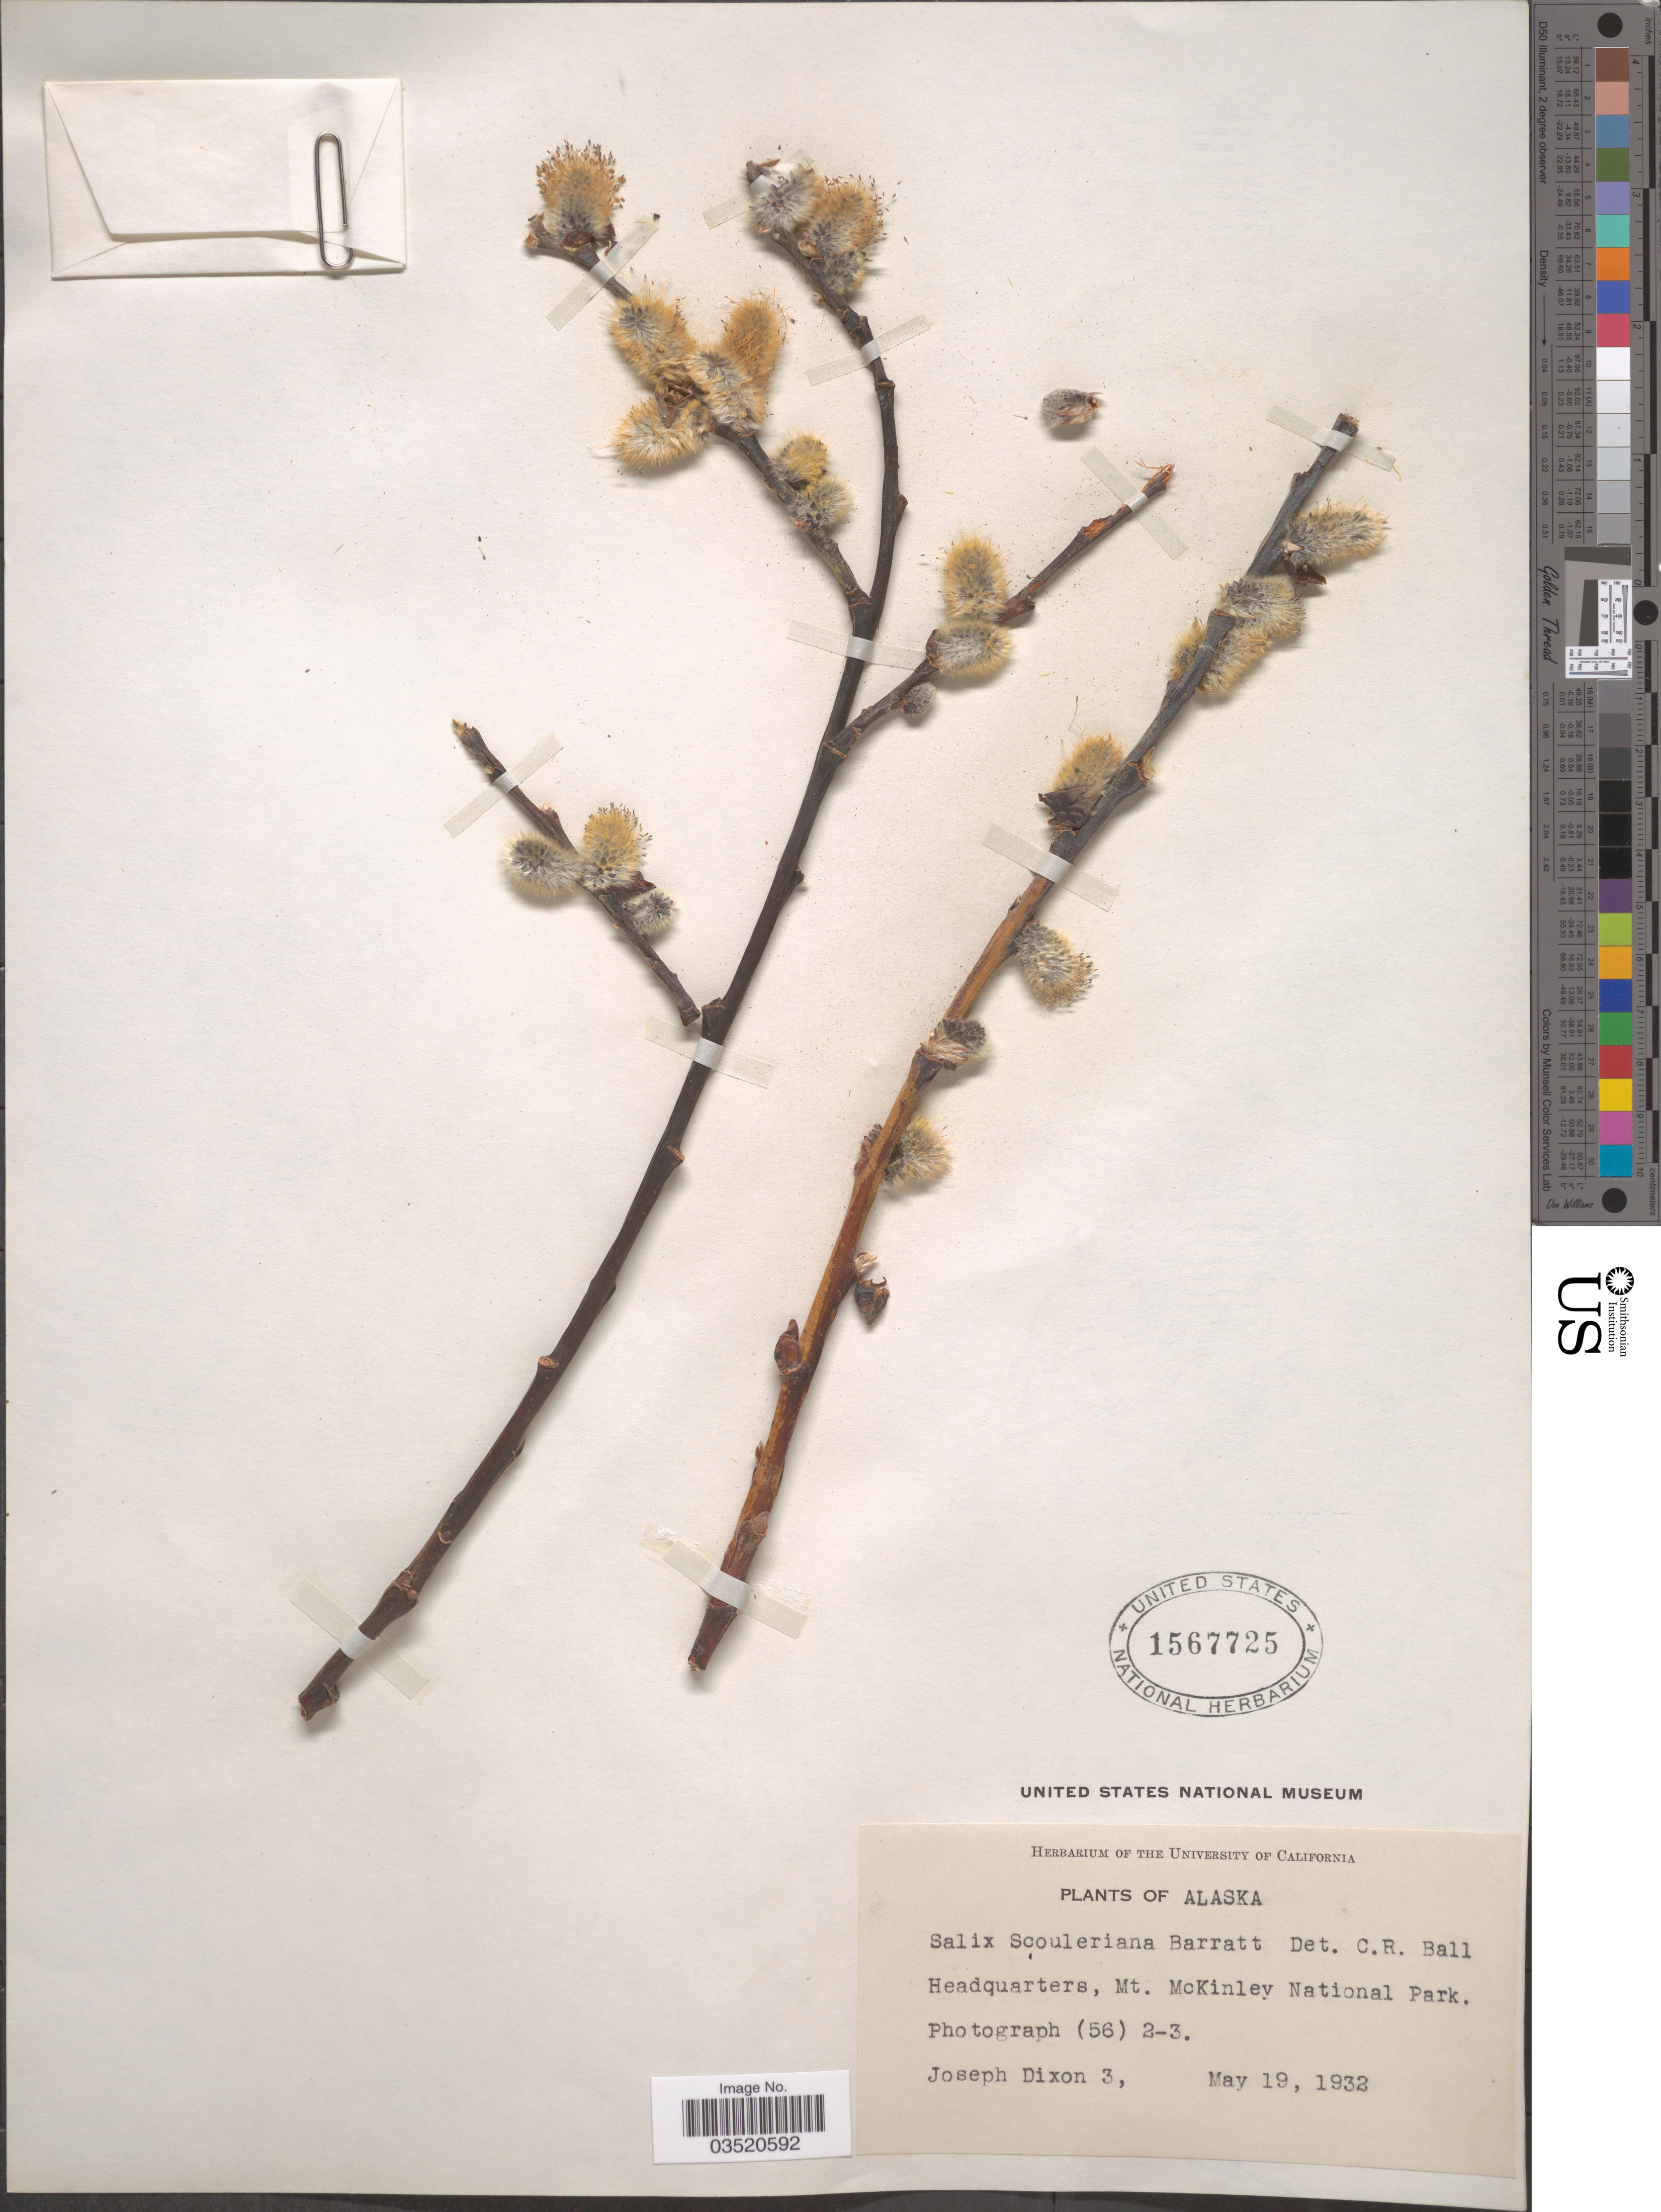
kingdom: Plantae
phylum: Tracheophyta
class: Magnoliopsida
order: Malpighiales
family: Salicaceae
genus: Salix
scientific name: Salix scouleriana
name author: Barratt ex Hook.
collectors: J. Dixon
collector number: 3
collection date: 1932-05-19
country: United States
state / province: Alaska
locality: Headquarters, Mt. McKinley National Park.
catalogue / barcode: US 1567725